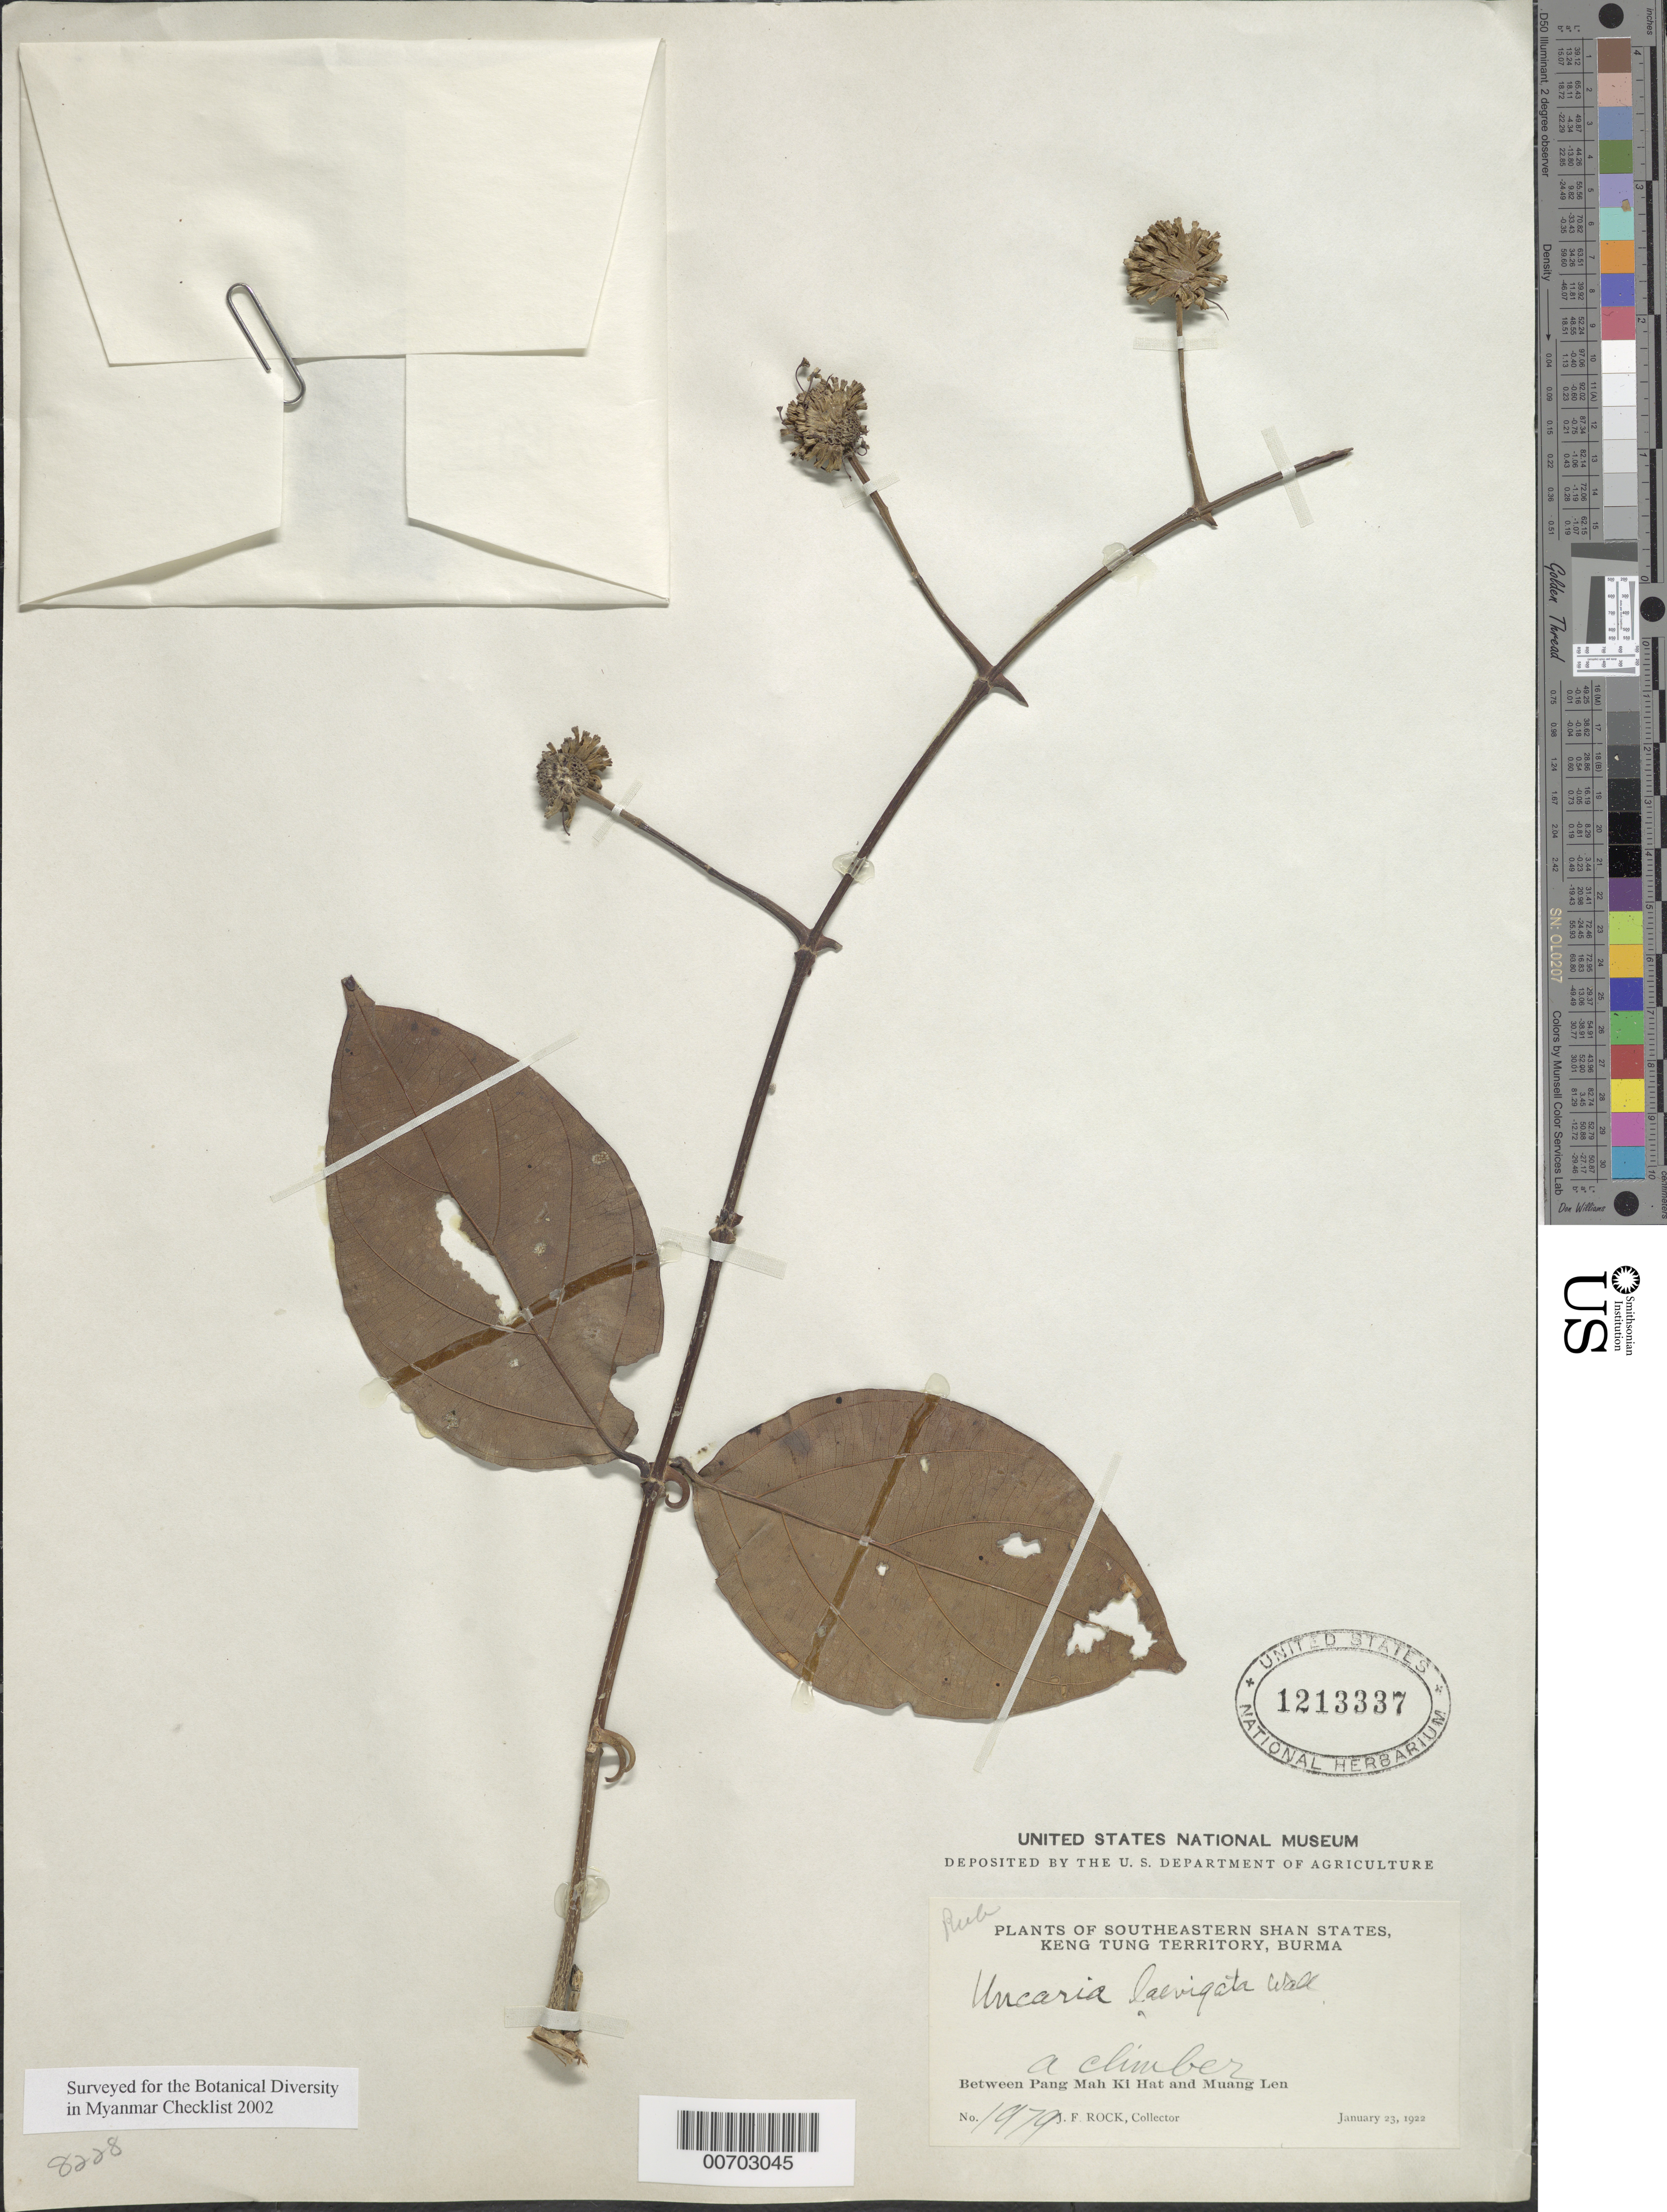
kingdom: Plantae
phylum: Tracheophyta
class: Magnoliopsida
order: Gentianales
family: Rubiaceae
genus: Uncaria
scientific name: Uncaria laevigata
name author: Wall.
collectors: J. F. Rock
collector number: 1979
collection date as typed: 23 Jan 1922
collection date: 1922-01-23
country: Myanmar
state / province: Shan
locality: Southeastern Shan States, Keng Tung Terr., betw. Pang Mah Ki Hat and Muang Len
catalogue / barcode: US 1213337